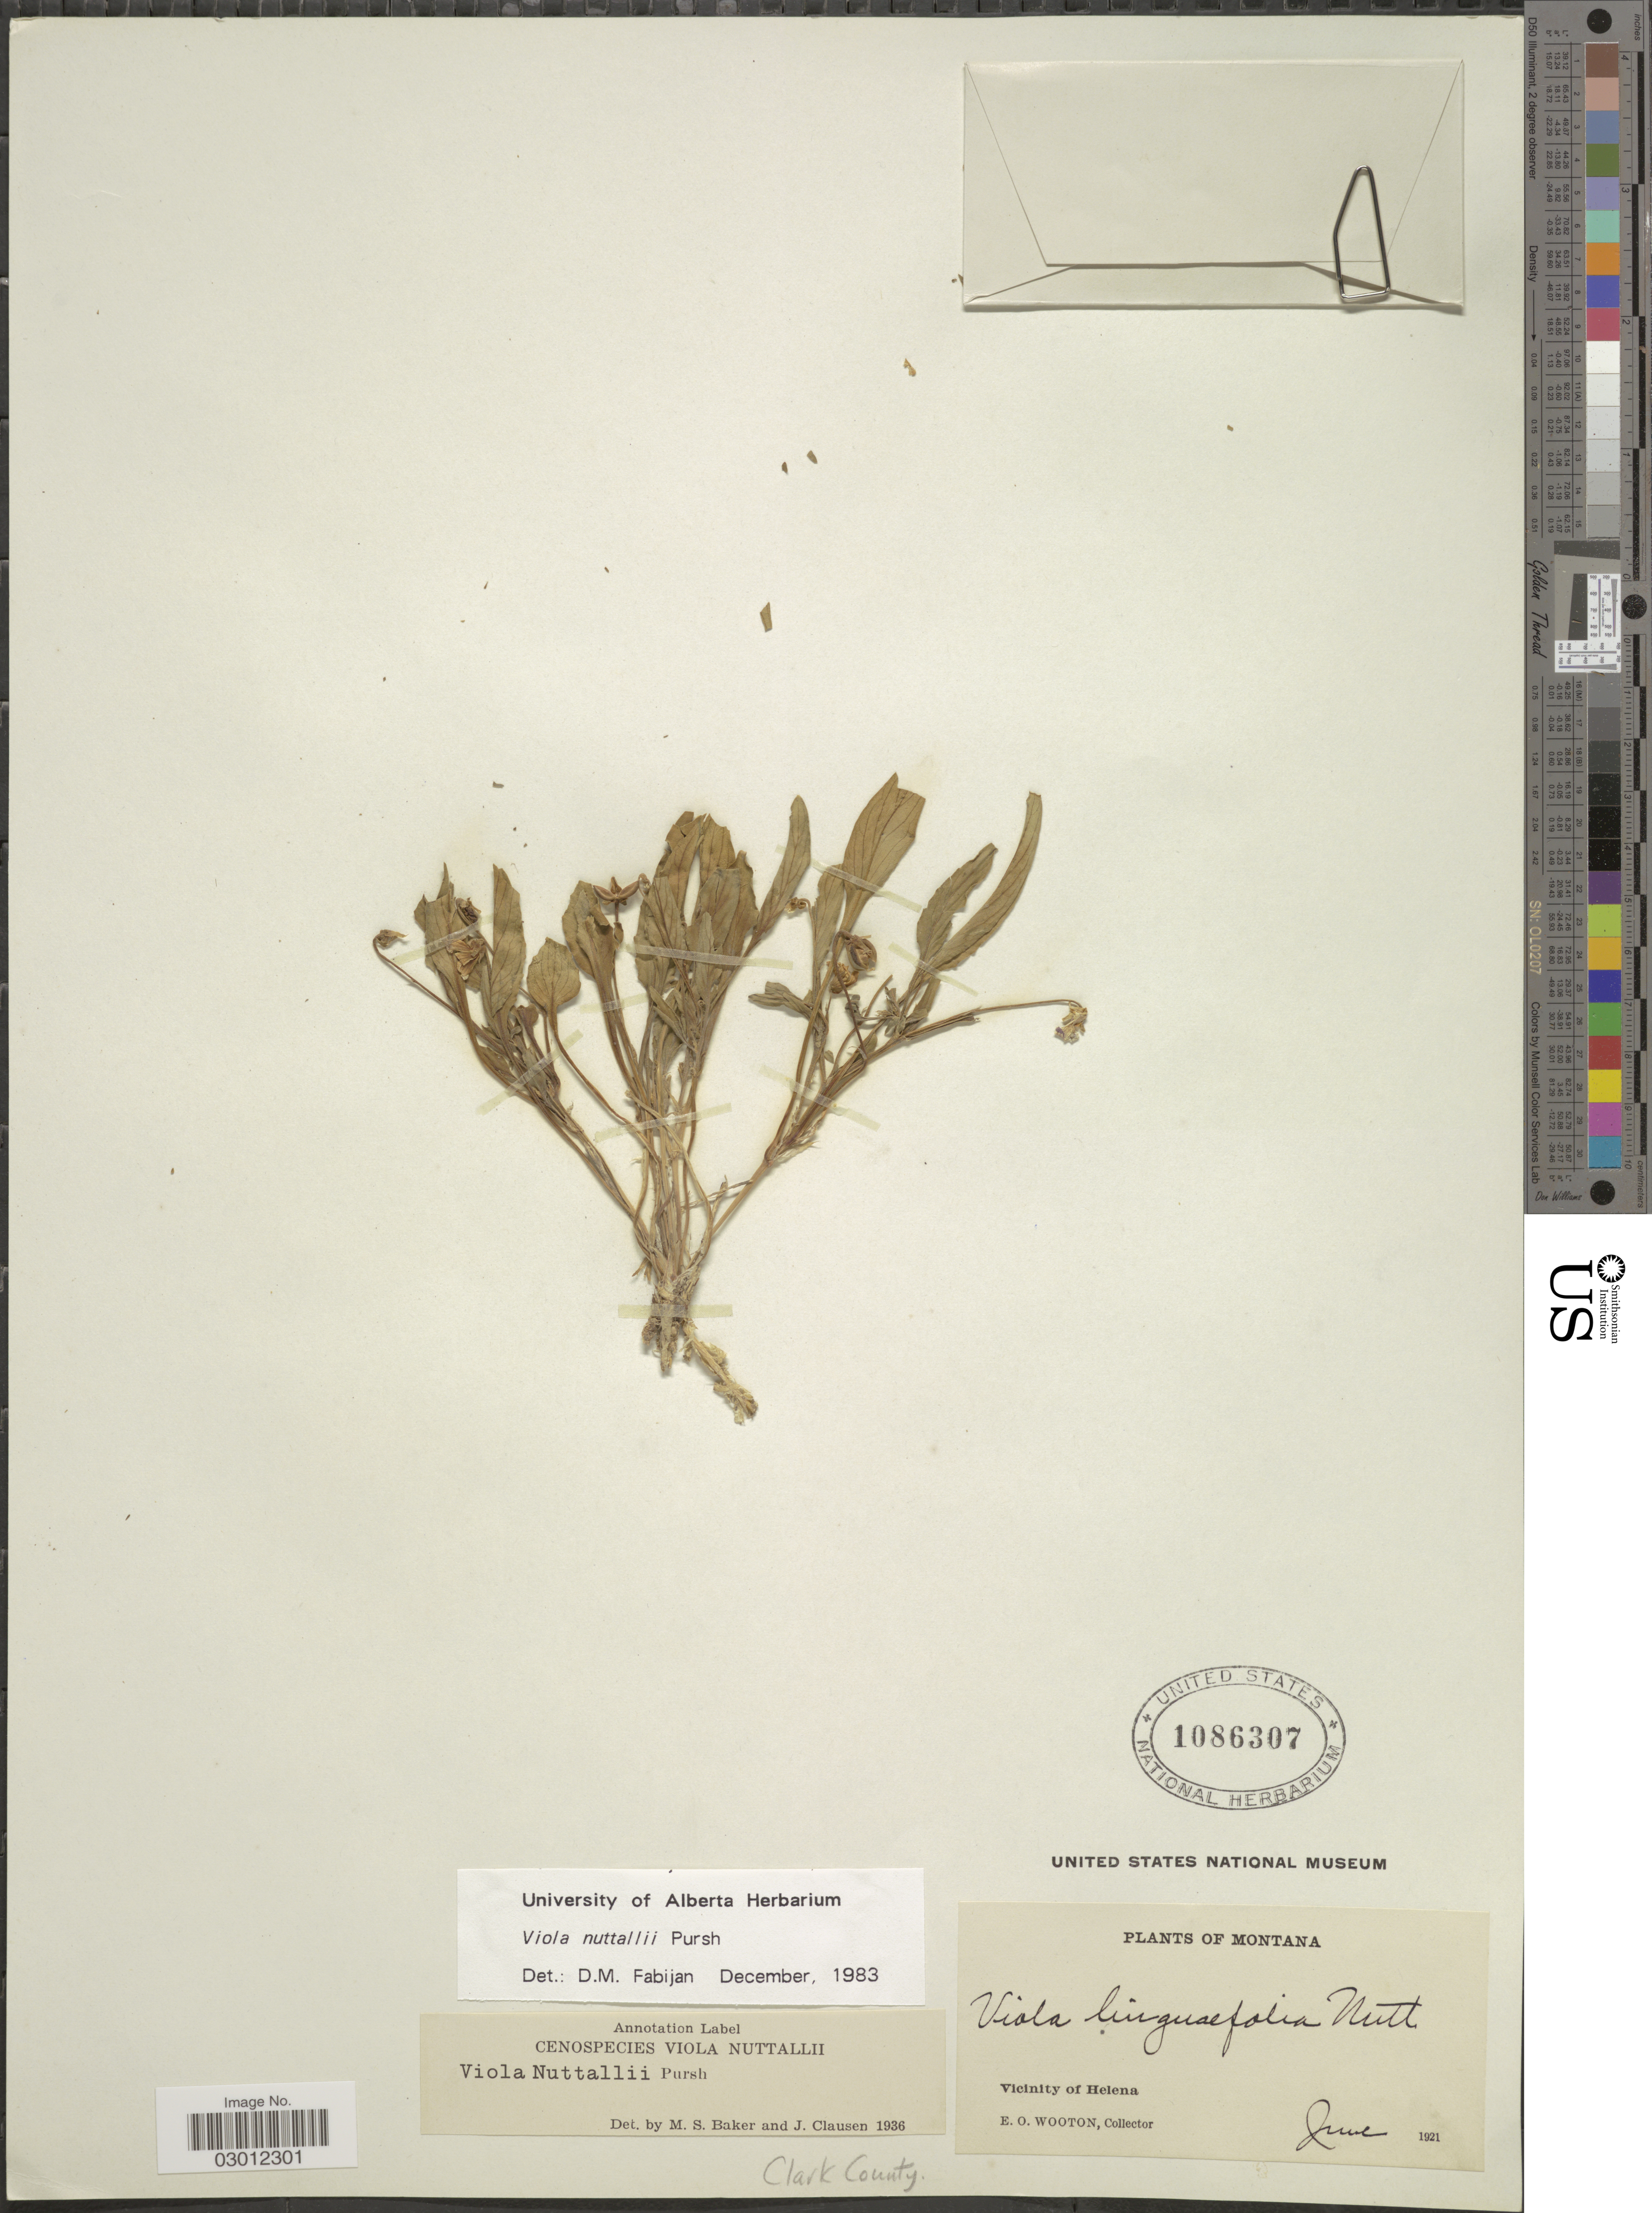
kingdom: Plantae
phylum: Tracheophyta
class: Magnoliopsida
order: Malpighiales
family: Violaceae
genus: Viola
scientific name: Viola nuttallii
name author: Pursh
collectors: E. O. Wooton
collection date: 1921-06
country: United States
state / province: Montana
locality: Vicinity of Helena. Clark County.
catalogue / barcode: US 1086307